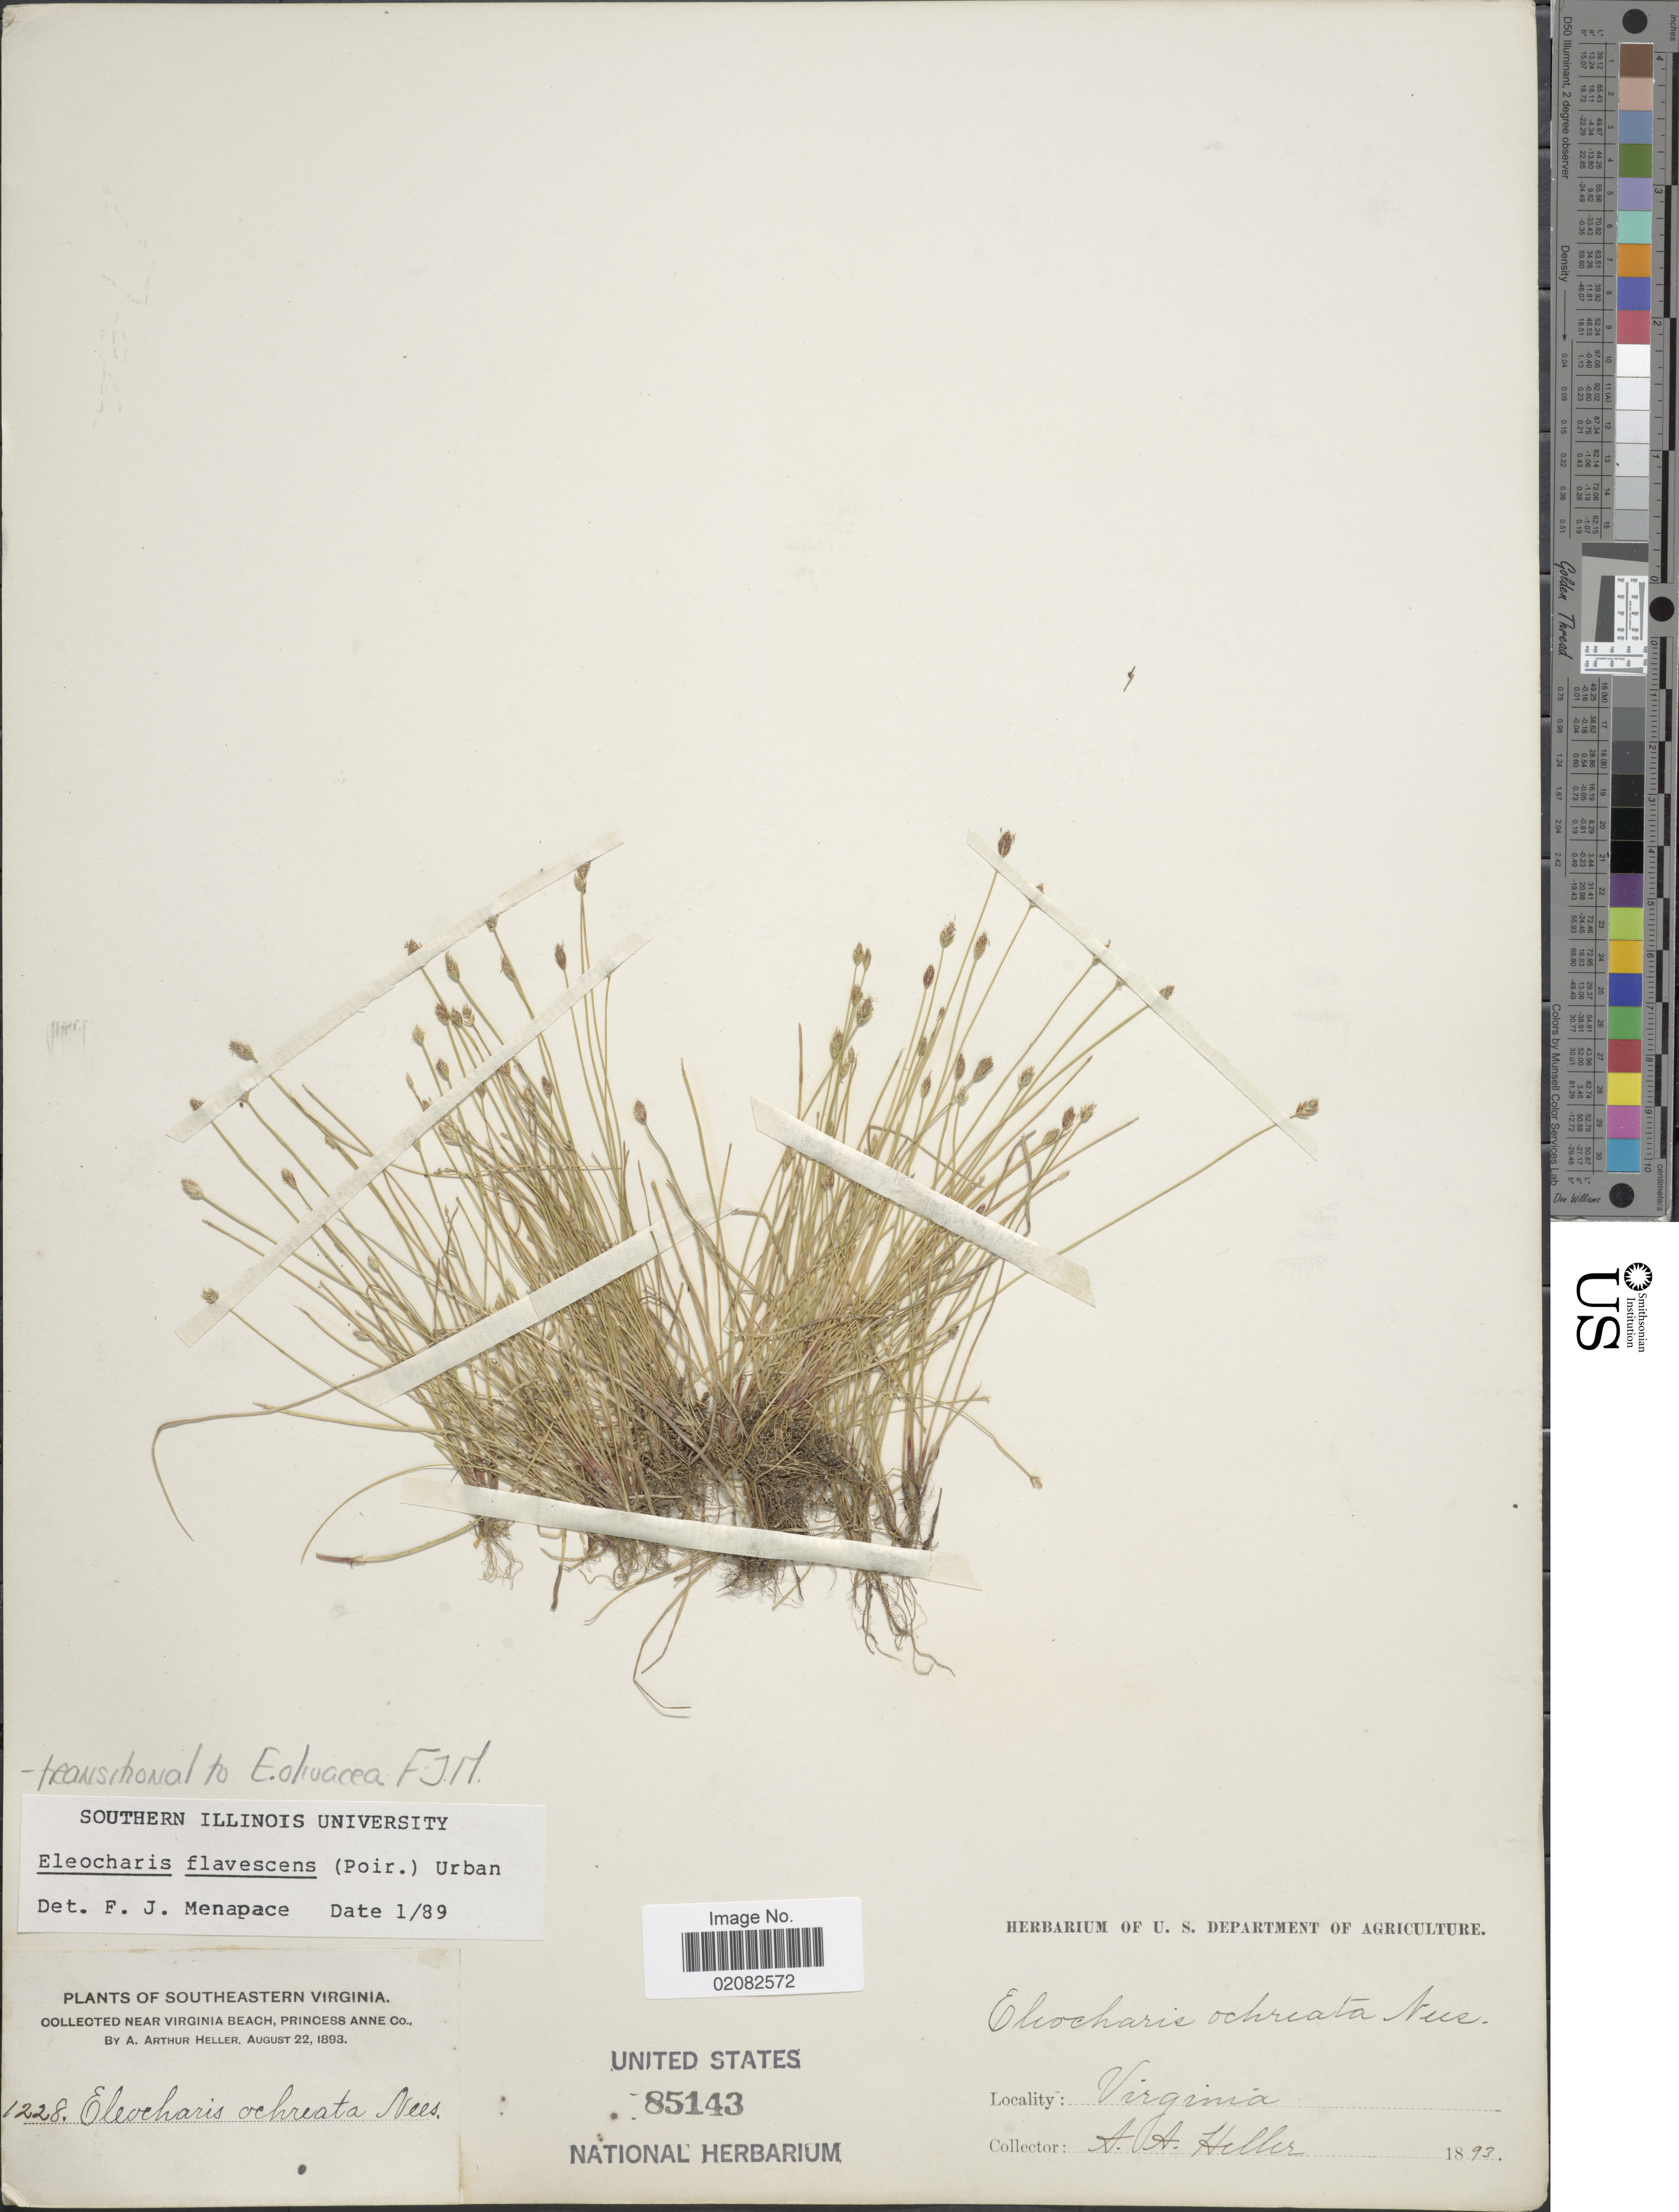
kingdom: Plantae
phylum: Tracheophyta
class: Liliopsida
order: Poales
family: Cyperaceae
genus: Eleocharis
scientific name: Eleocharis flavescens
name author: (Poir.) Urb.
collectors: A. A. Heller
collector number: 1228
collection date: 1893-08-22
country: United States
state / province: Virginia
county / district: City of Virginia Beach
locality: Southeastern Virginia, near Virginia Beach, Princess Anne (=historic county name) County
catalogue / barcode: US 85143